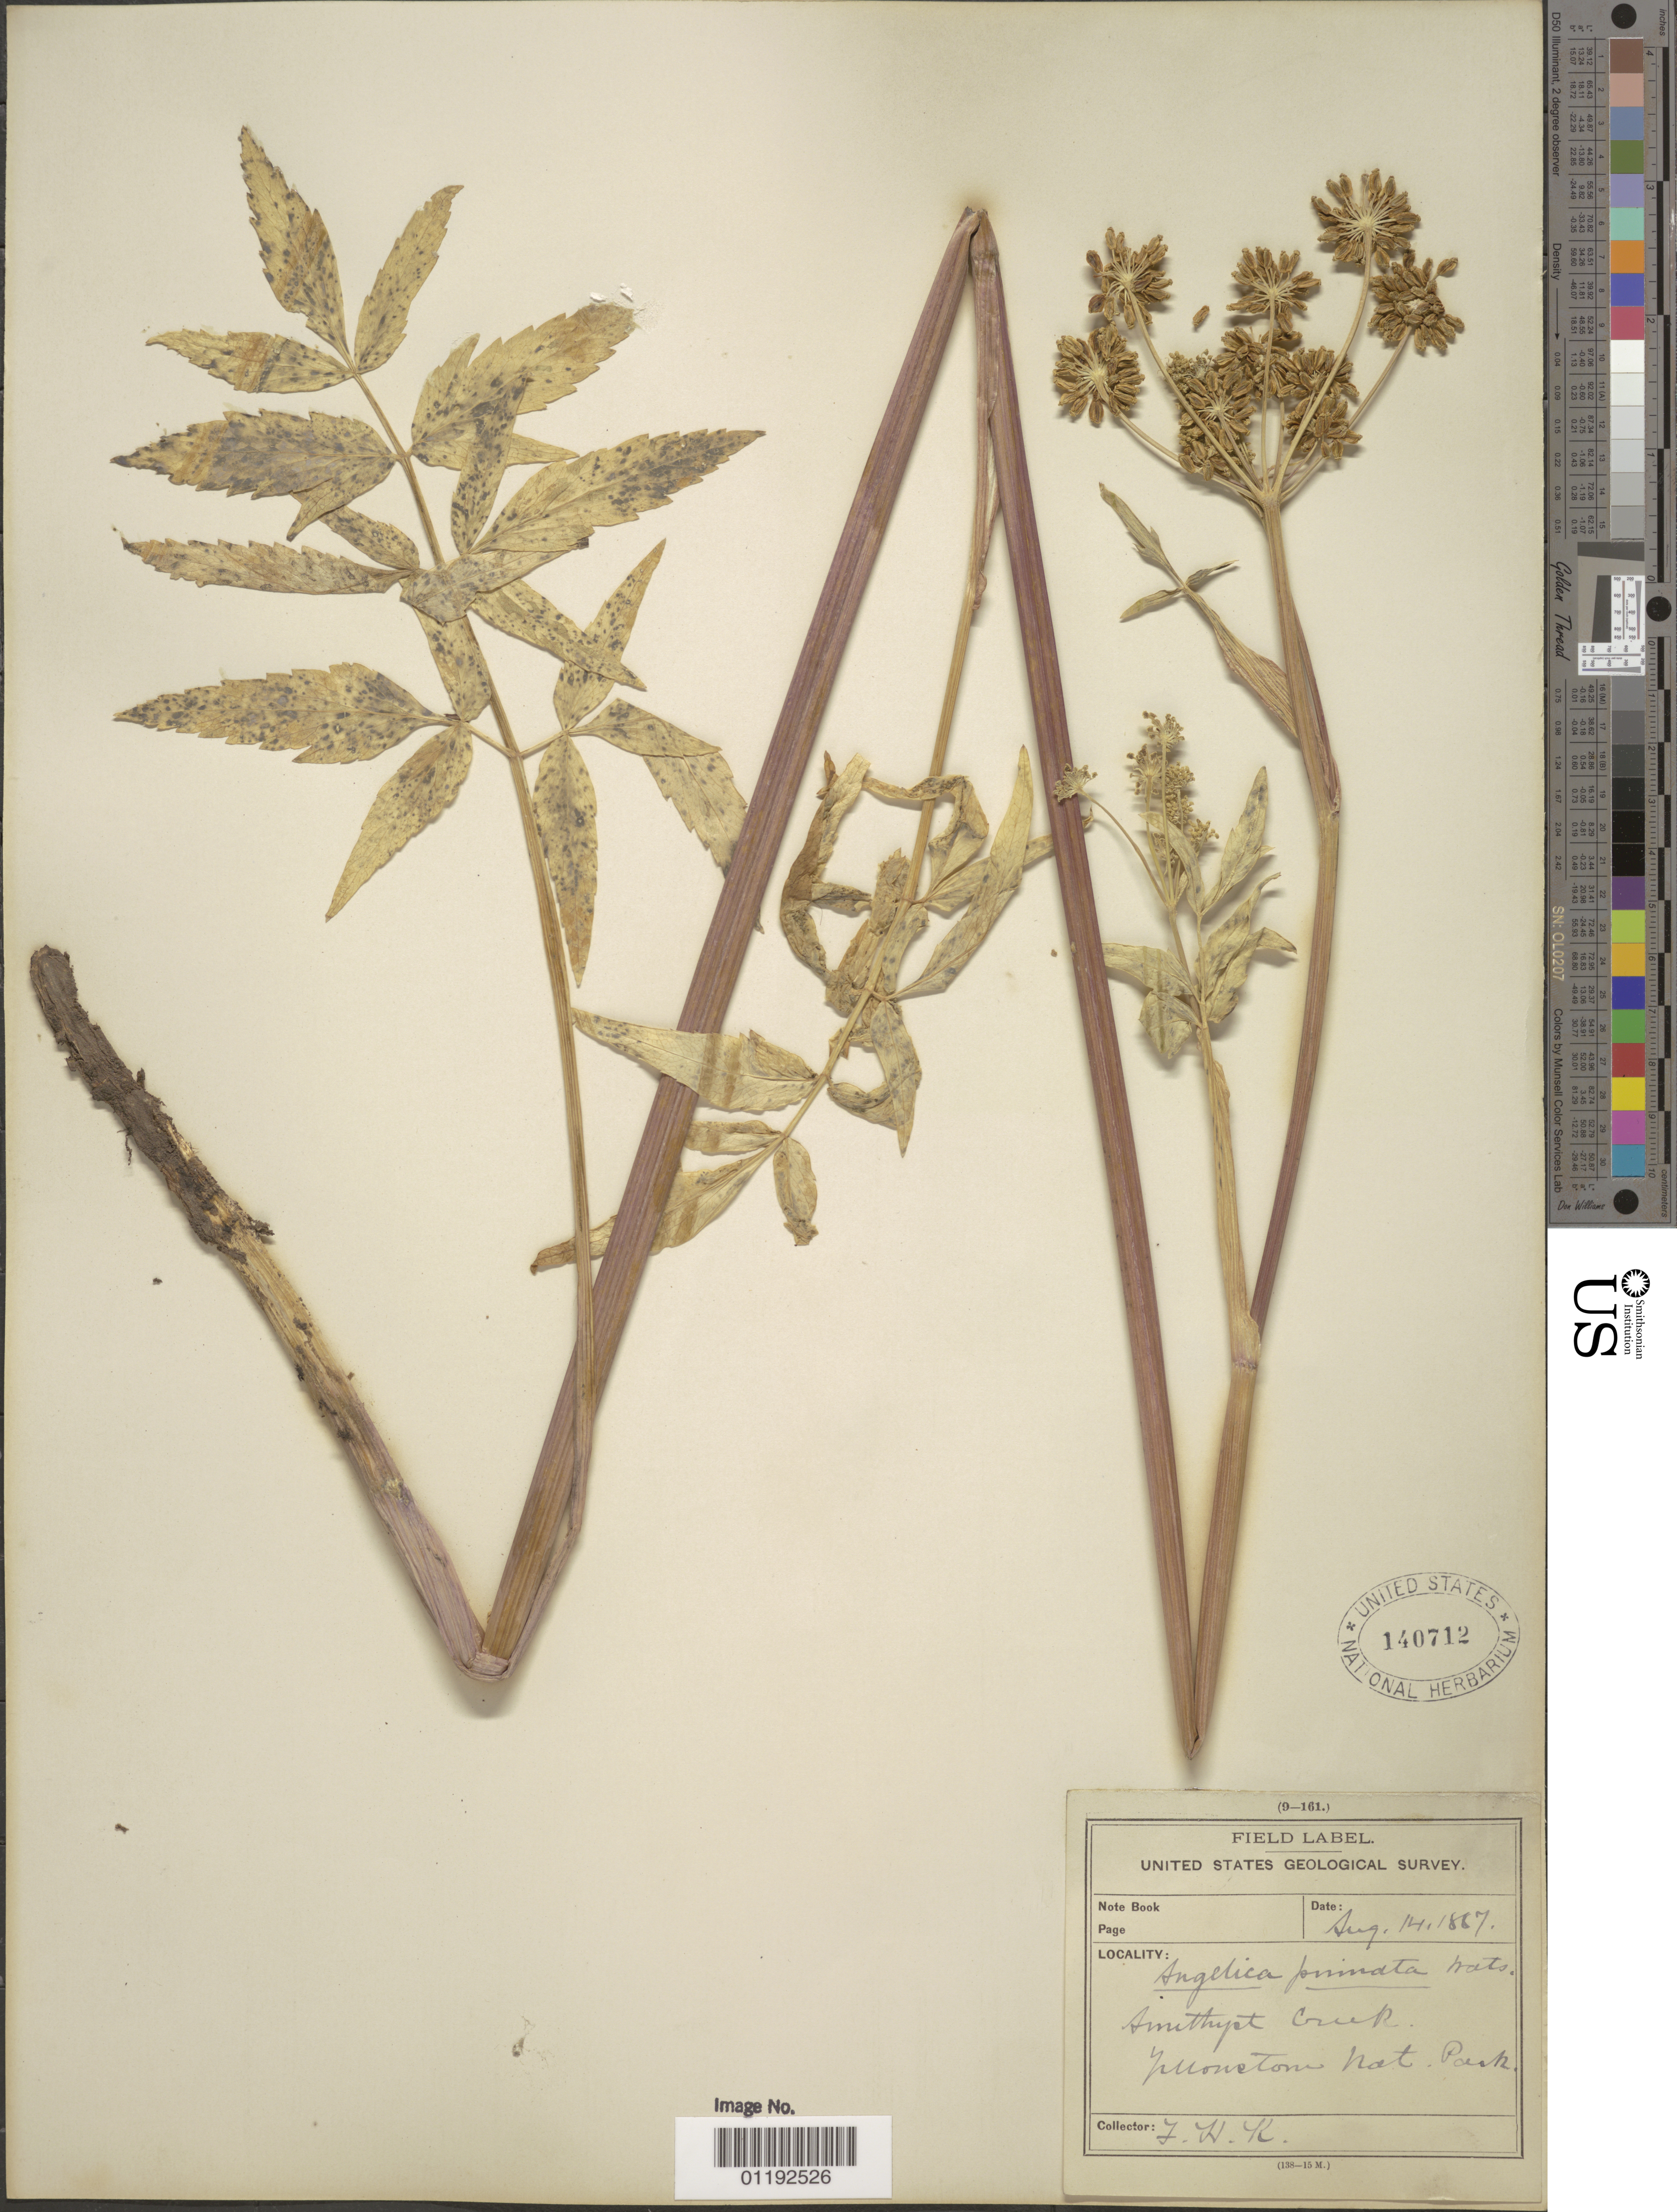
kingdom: Plantae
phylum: Tracheophyta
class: Magnoliopsida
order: Apiales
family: Apiaceae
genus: Angelica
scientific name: Angelica pinnata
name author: S. Watson in C. King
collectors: F. H. Knowlton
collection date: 1887-08-14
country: United States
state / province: Wyoming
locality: Amethyst Creek, Yellowstone Nat. Park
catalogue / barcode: US 140712